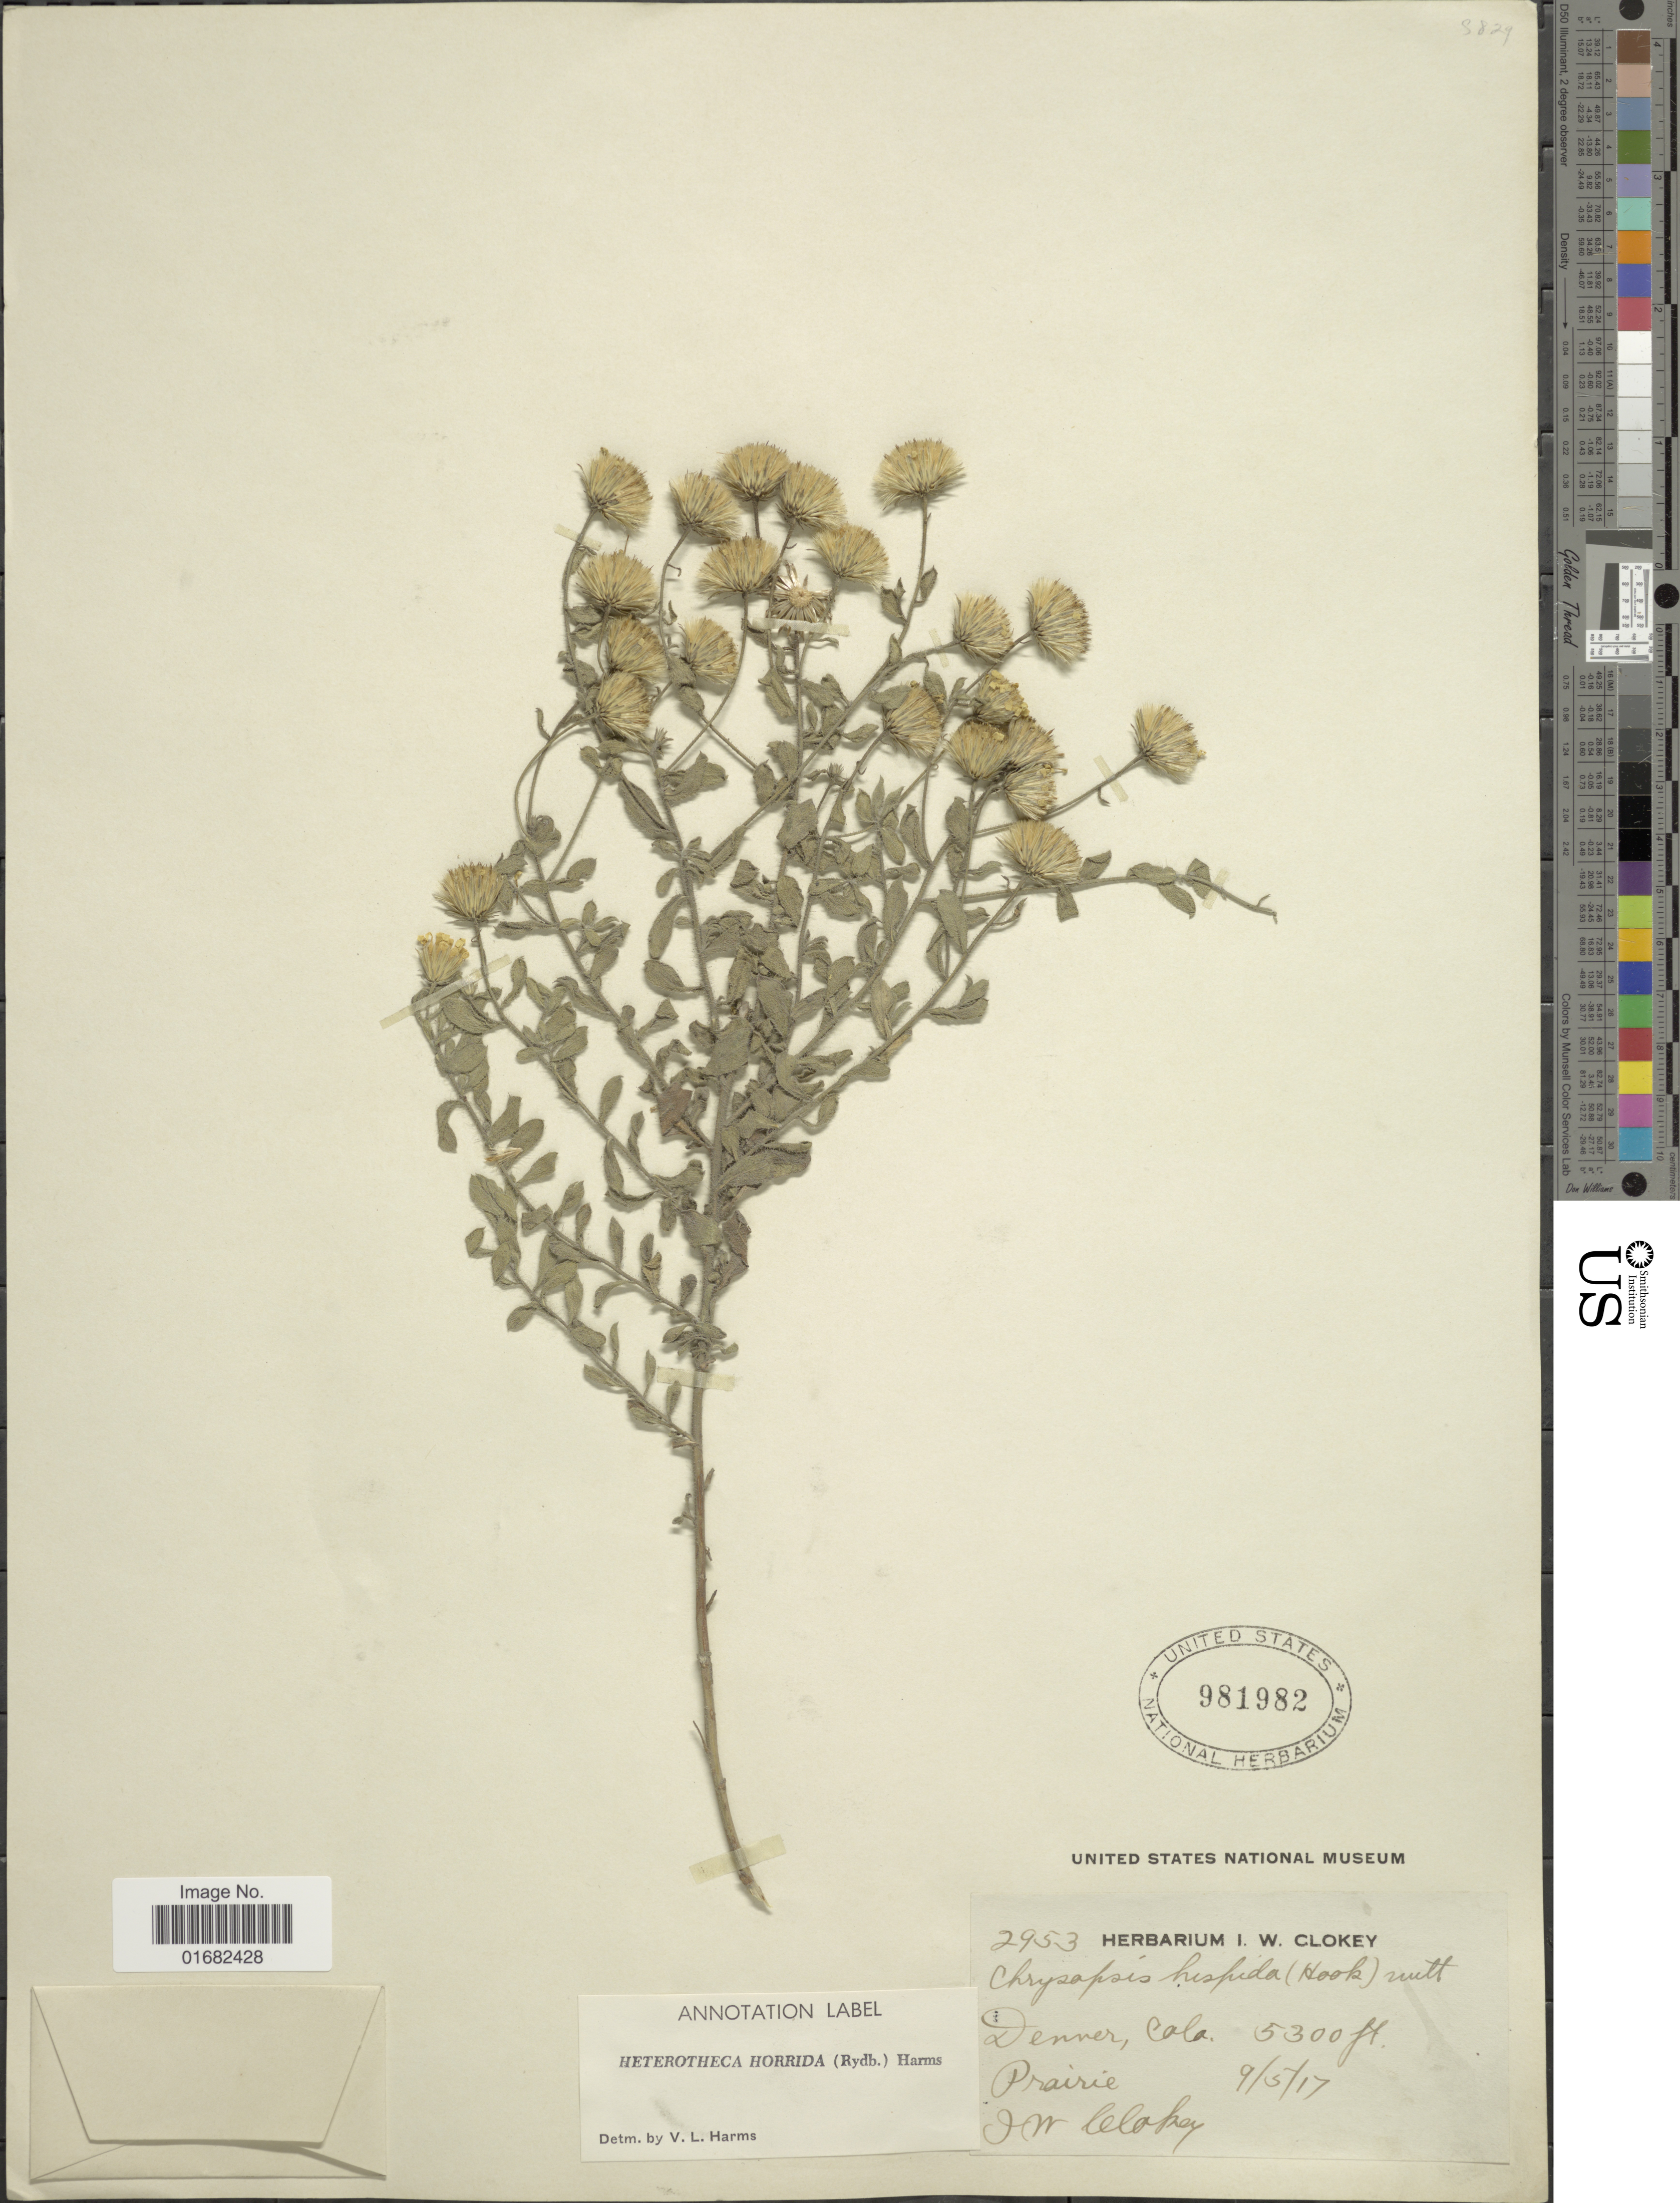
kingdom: Plantae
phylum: Tracheophyta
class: Magnoliopsida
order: Asterales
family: Asteraceae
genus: Heterotheca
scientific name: Heterotheca horrida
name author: (Rydb.) V.L. Harms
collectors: I. W. Clokey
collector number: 2953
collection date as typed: Transcribed d/m/y: 5/9/17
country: United States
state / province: Colorado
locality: Denver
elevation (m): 1615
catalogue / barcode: US 981982